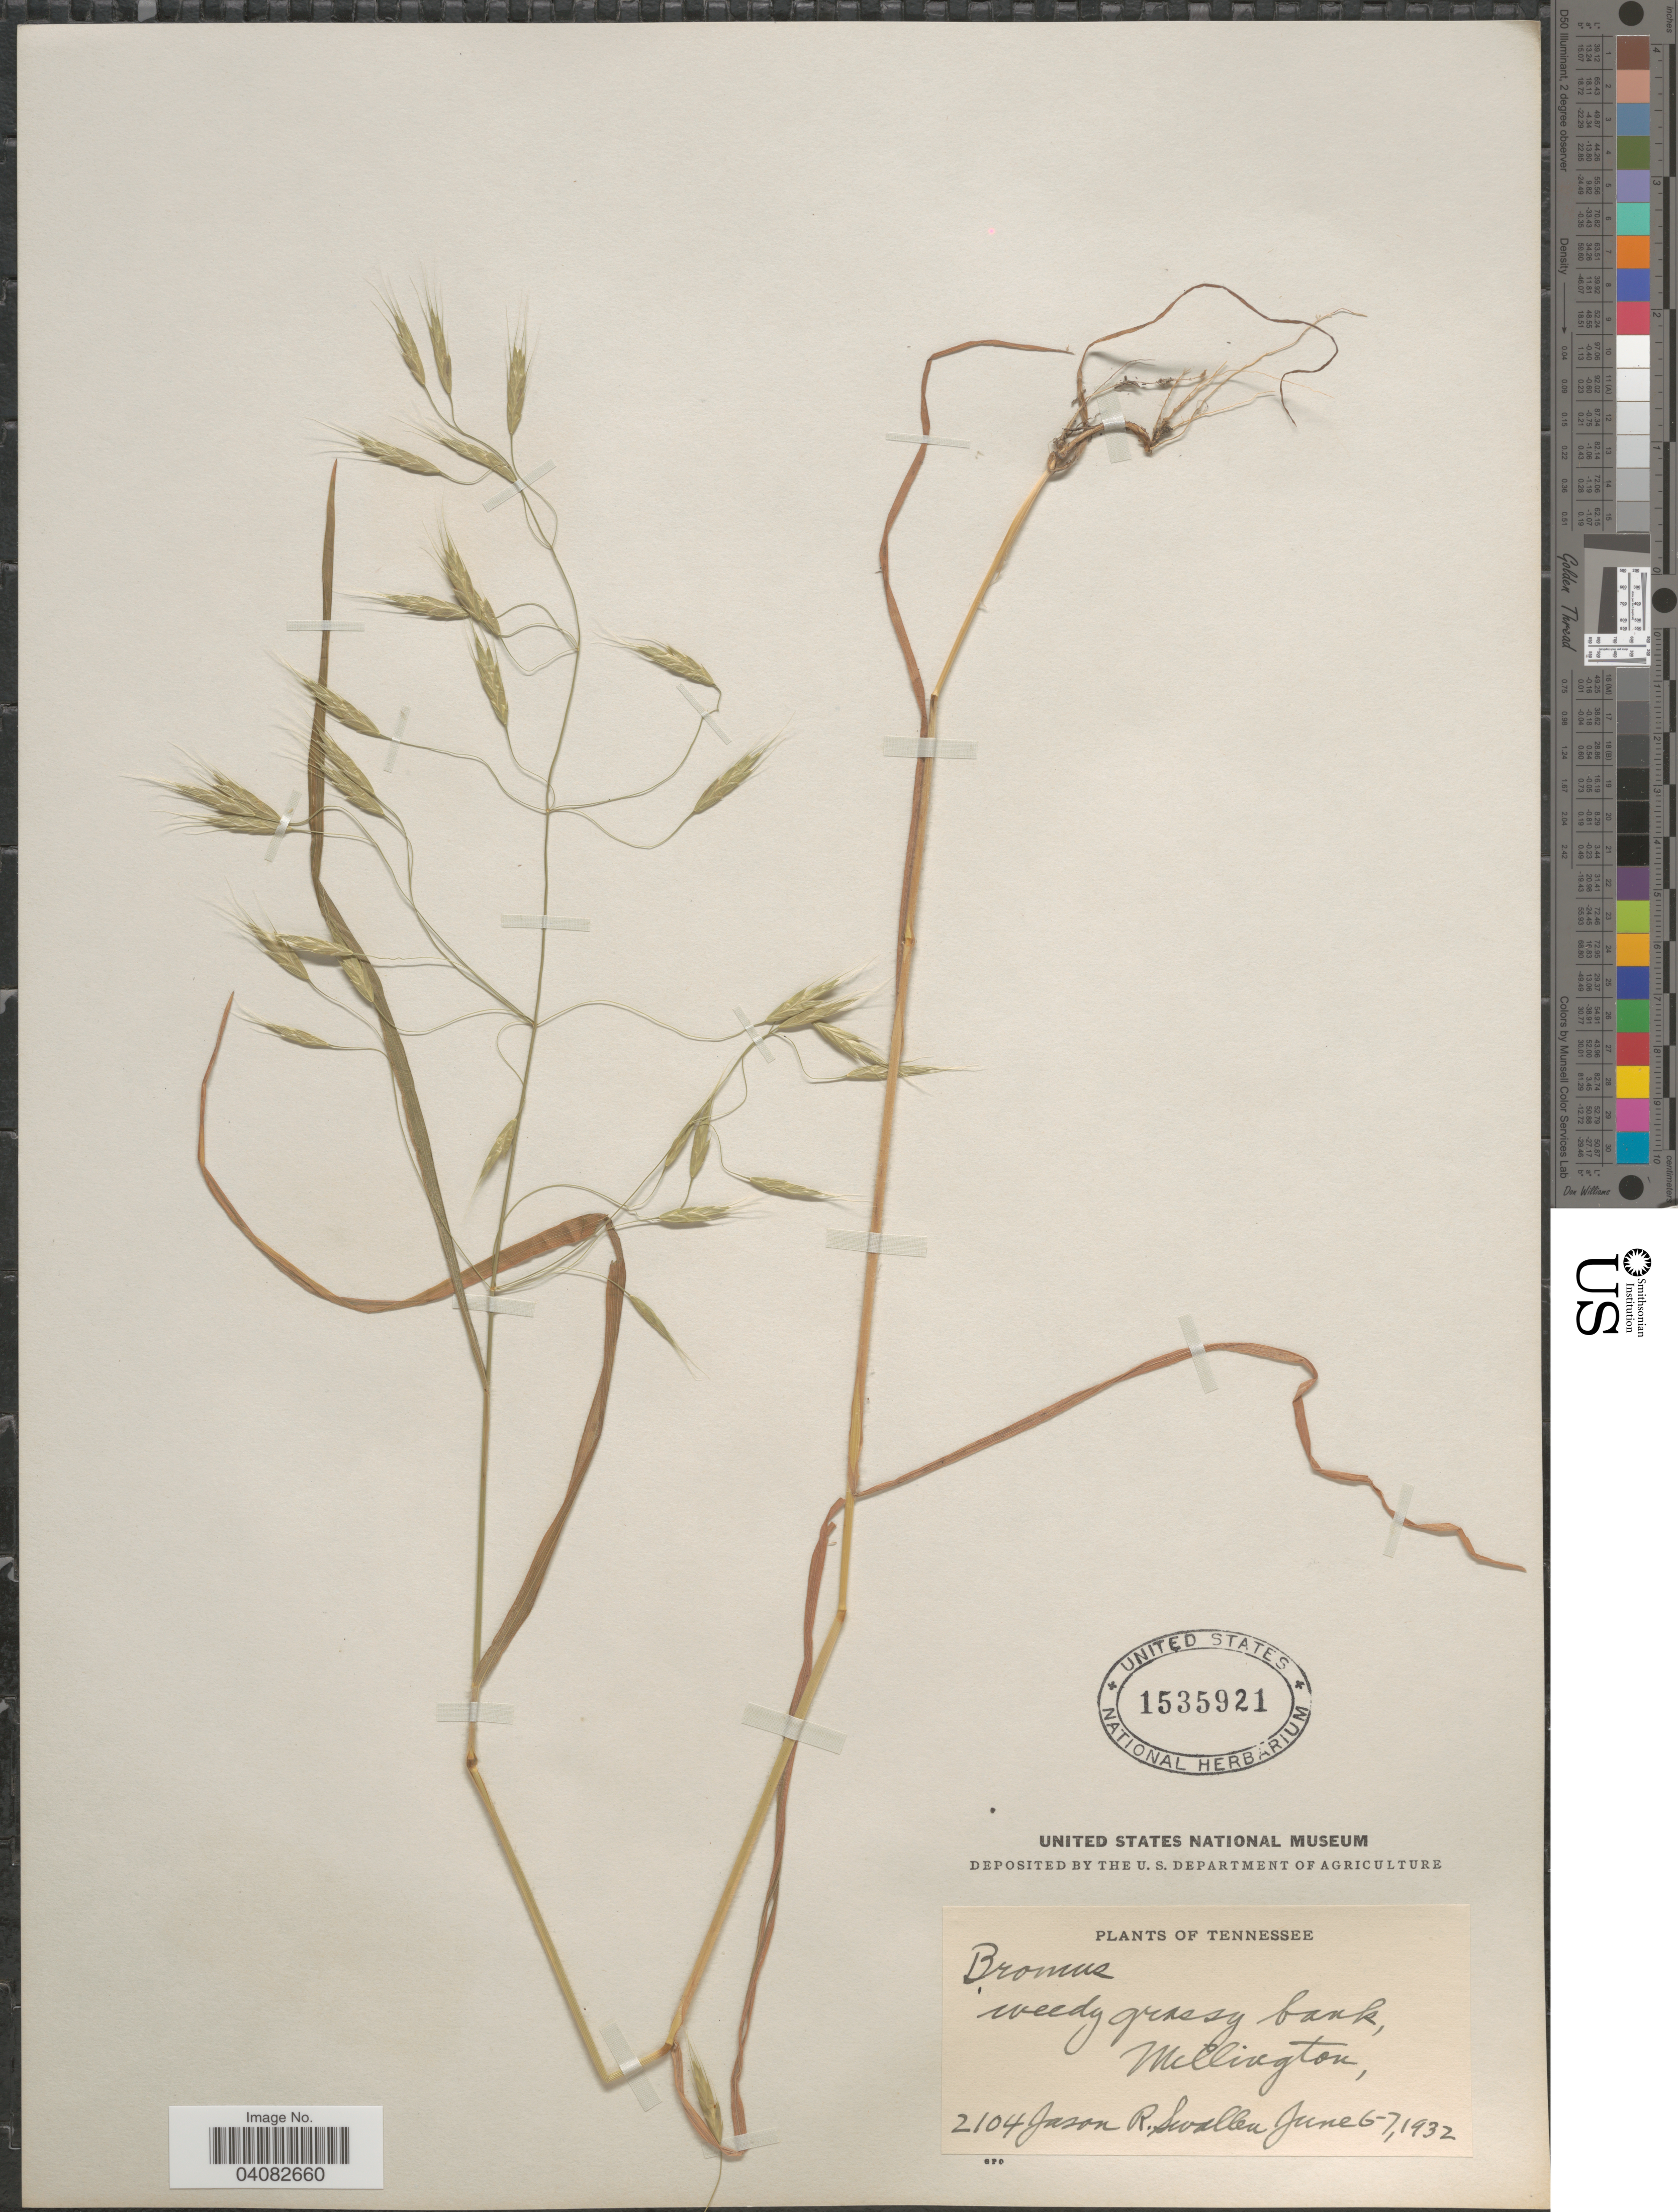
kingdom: Plantae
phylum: Tracheophyta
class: Liliopsida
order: Poales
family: Poaceae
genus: Bromus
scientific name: Bromus japonicus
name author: Houtt.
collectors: J. R. Swallen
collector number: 2104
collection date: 1932-06-06/1932-06-07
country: United States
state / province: Tennessee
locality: Weedy grassy bank, Millington.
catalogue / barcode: US 1535921